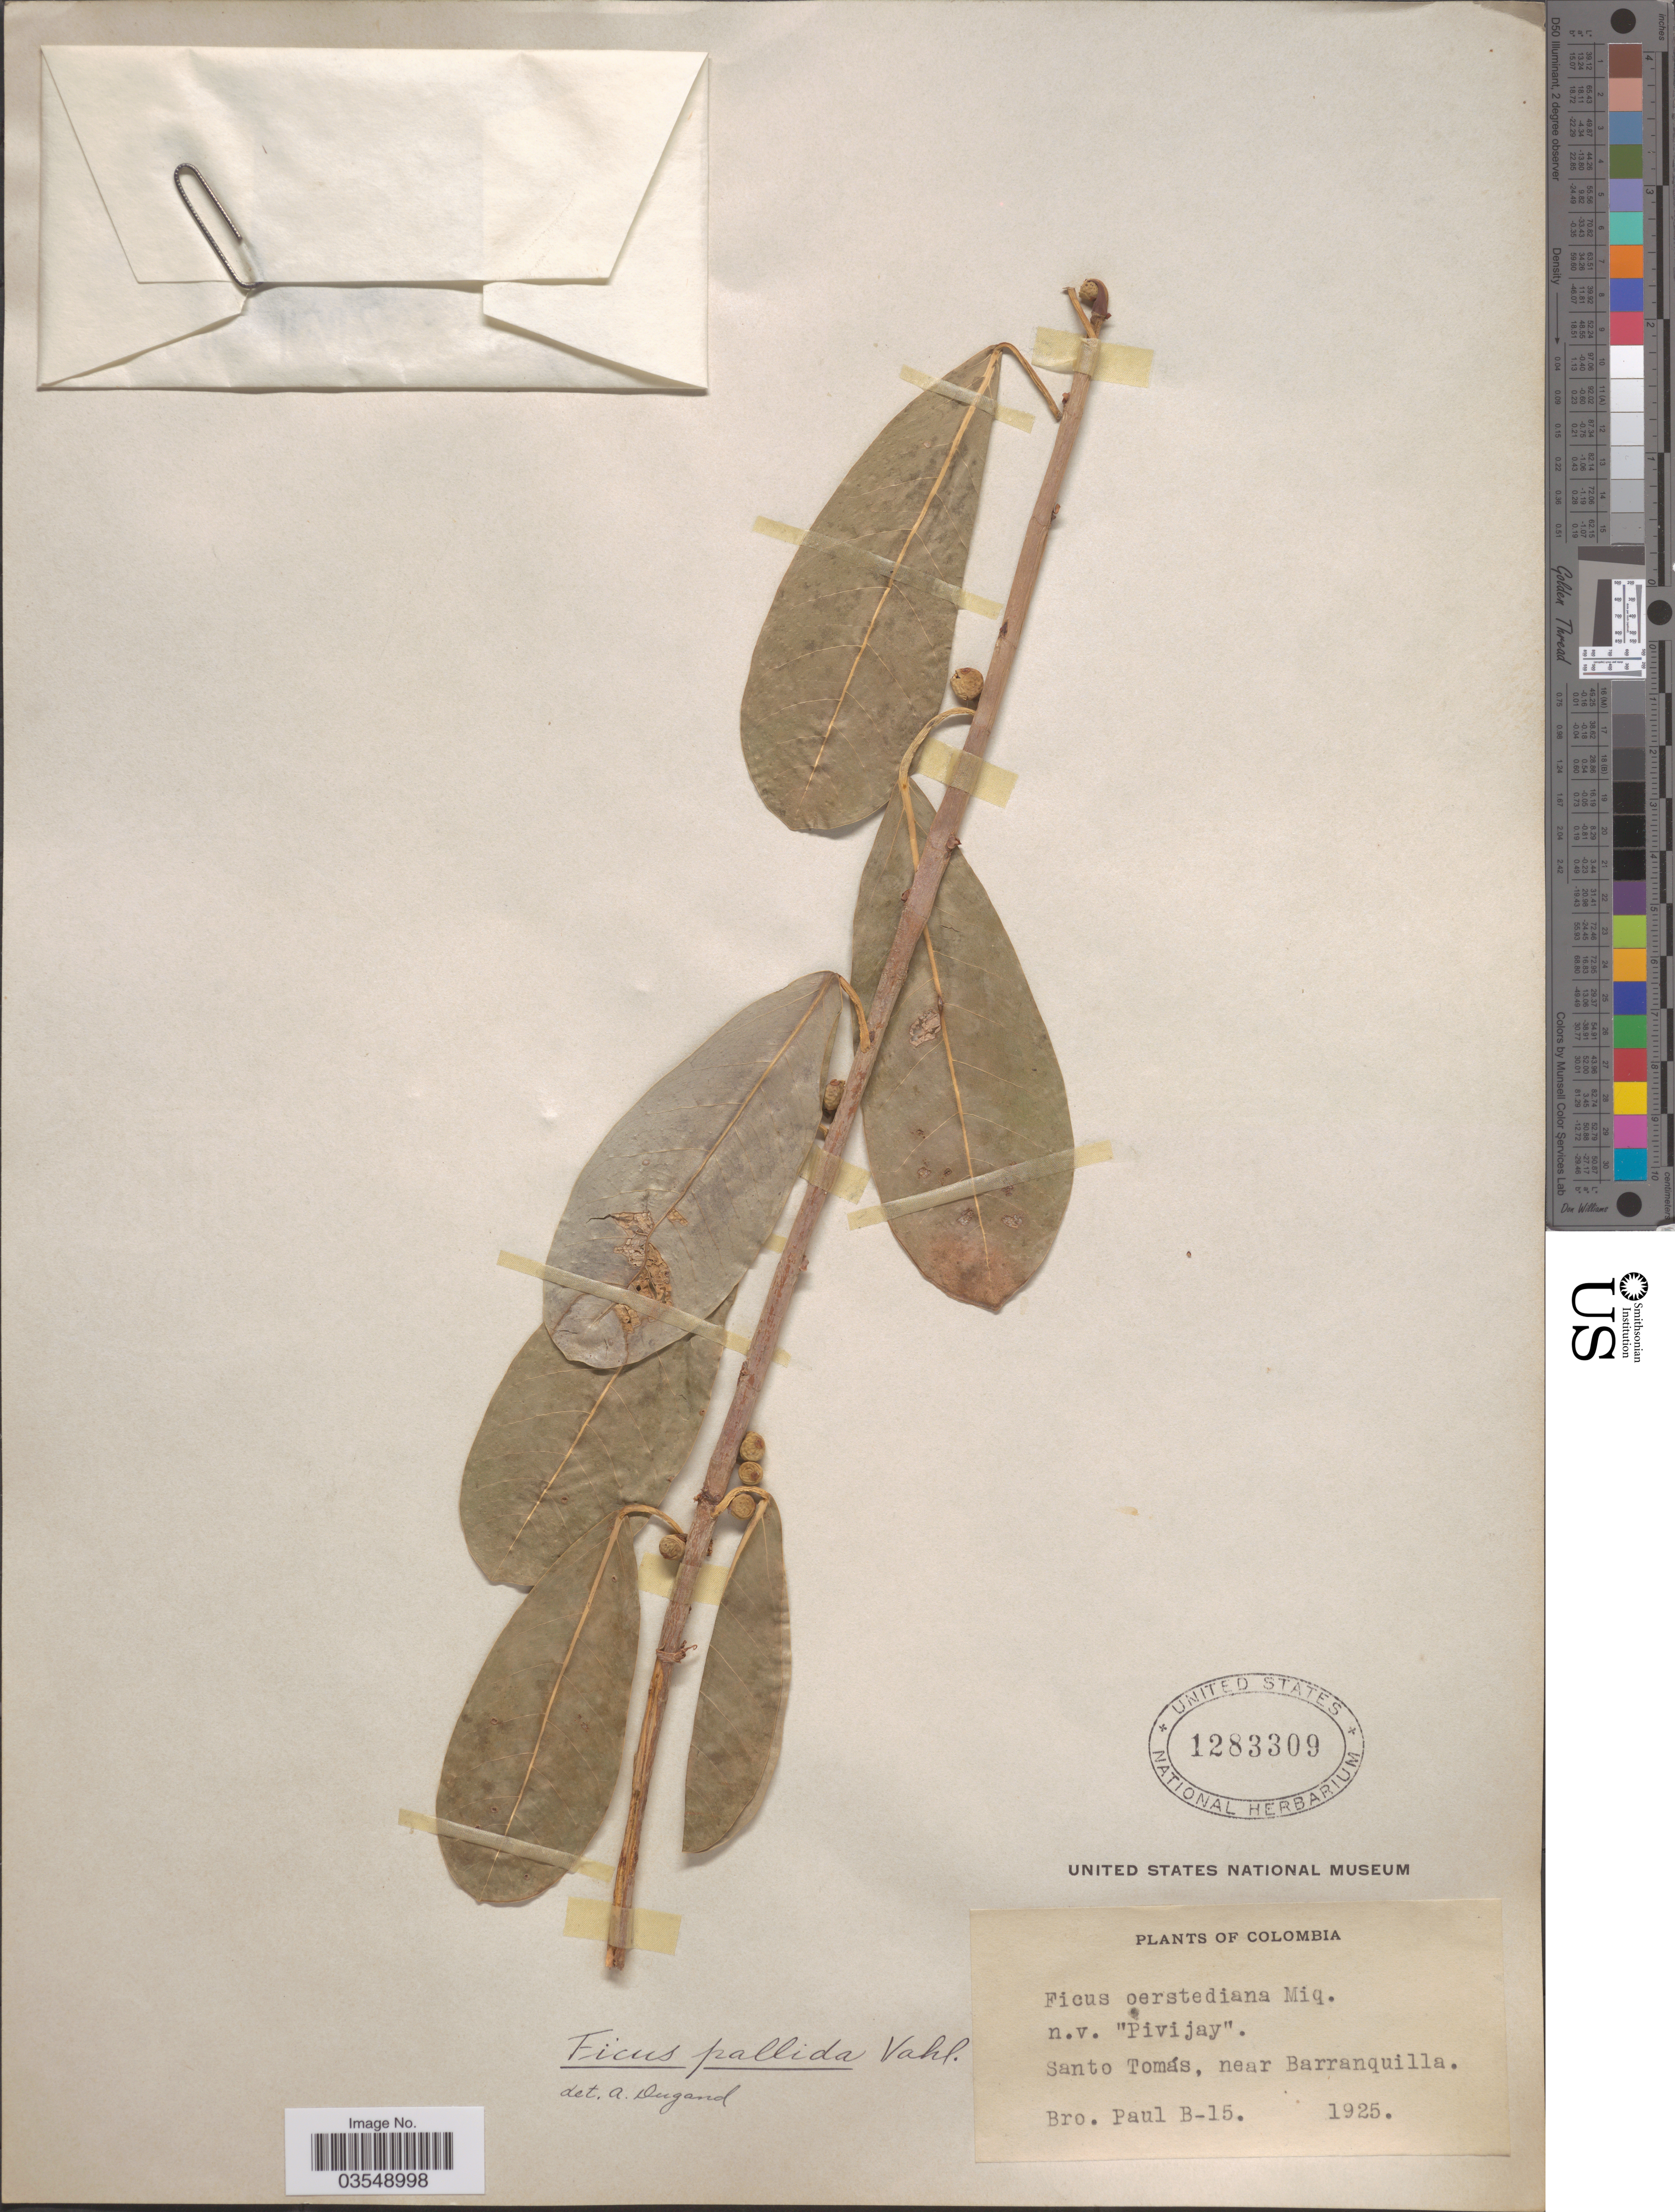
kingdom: Plantae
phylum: Tracheophyta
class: Magnoliopsida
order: Rosales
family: Moraceae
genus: Ficus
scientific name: Ficus pallida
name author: Vahl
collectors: B. Paul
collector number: B-15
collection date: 1925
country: Colombia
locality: Santa Tomás, near Barranquilla.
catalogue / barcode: US 1283309